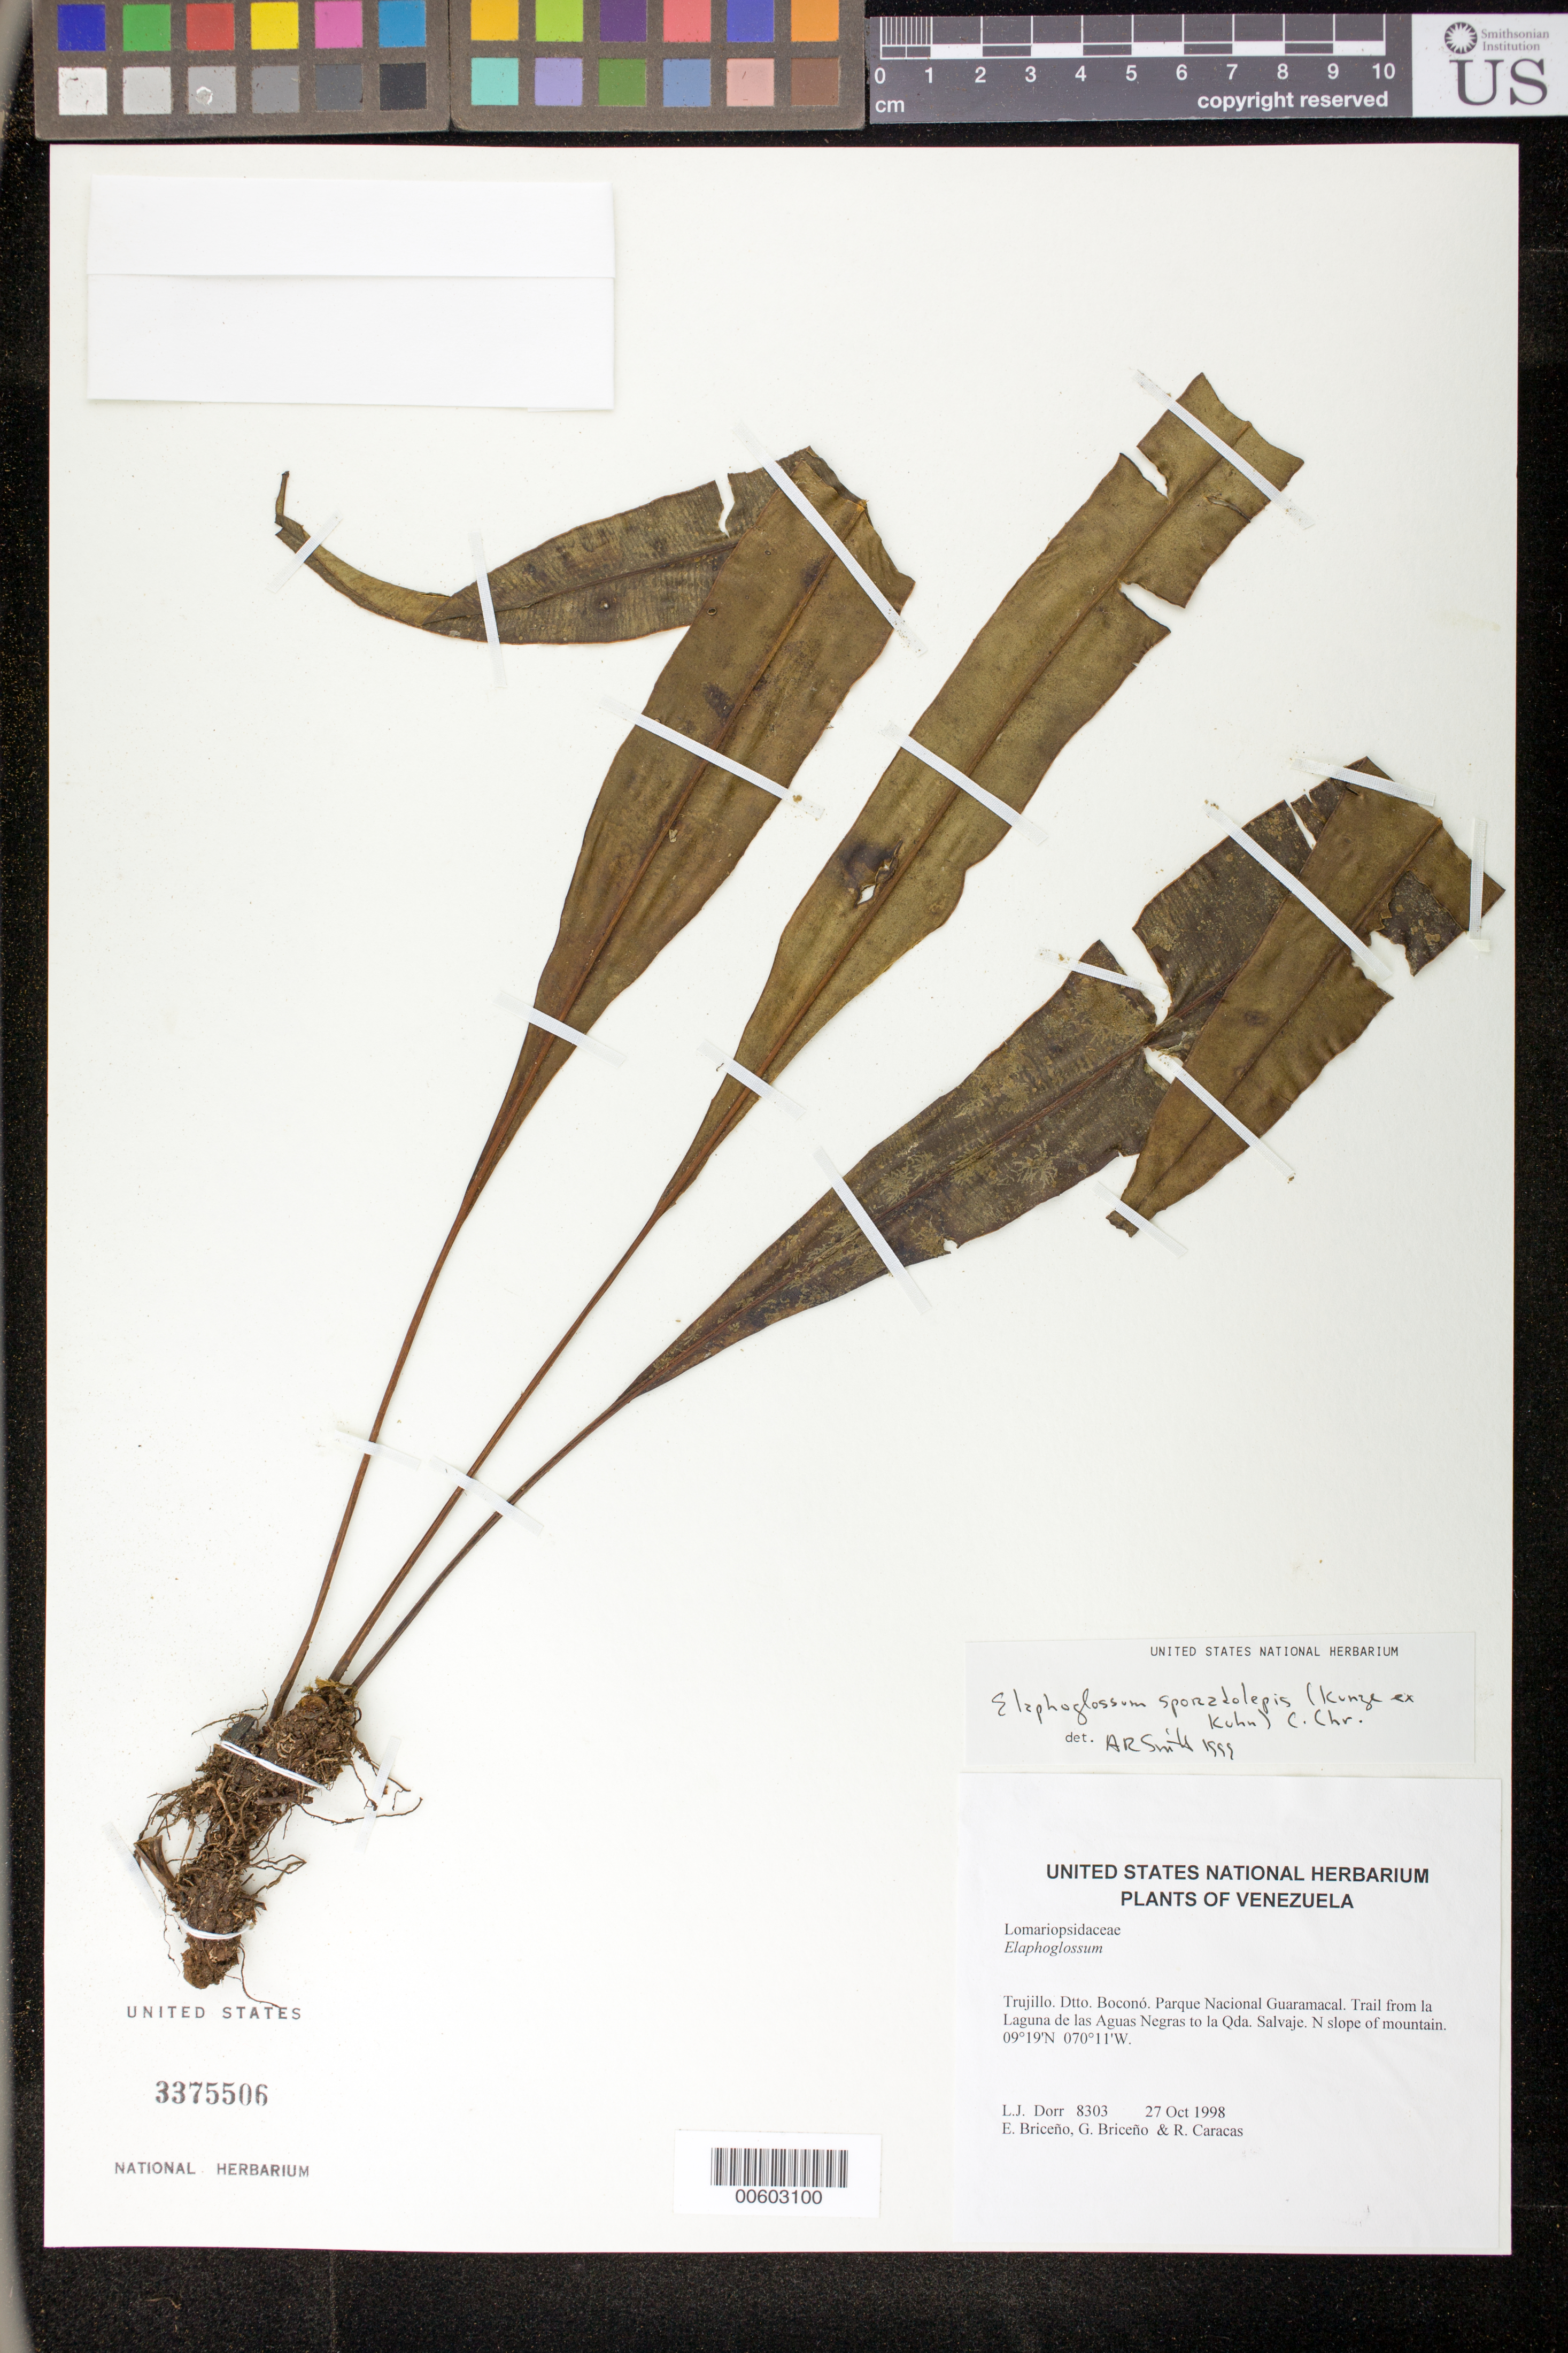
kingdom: Plantae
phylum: Tracheophyta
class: Polypodiopsida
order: Polypodiales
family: Dryopteridaceae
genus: Elaphoglossum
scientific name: Elaphoglossum sporadolepis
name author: (Kunze ex Kuhn) T. Moore ex C. Chr.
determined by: Smith, Alan R., (UC)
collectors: L. J. Dorr, E. Briceño, G. Briceño & R. Caracas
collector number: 8303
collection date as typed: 27 Oct 1998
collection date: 1998-10-27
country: Venezuela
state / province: Trujillo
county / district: Boconó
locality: Parque Nacional Guaramacal. Trail from la Laguna de las Aguas Negras to la Qda. Salvaje. N slope of mountain.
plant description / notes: PORT, UC, US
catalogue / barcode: US 3375506